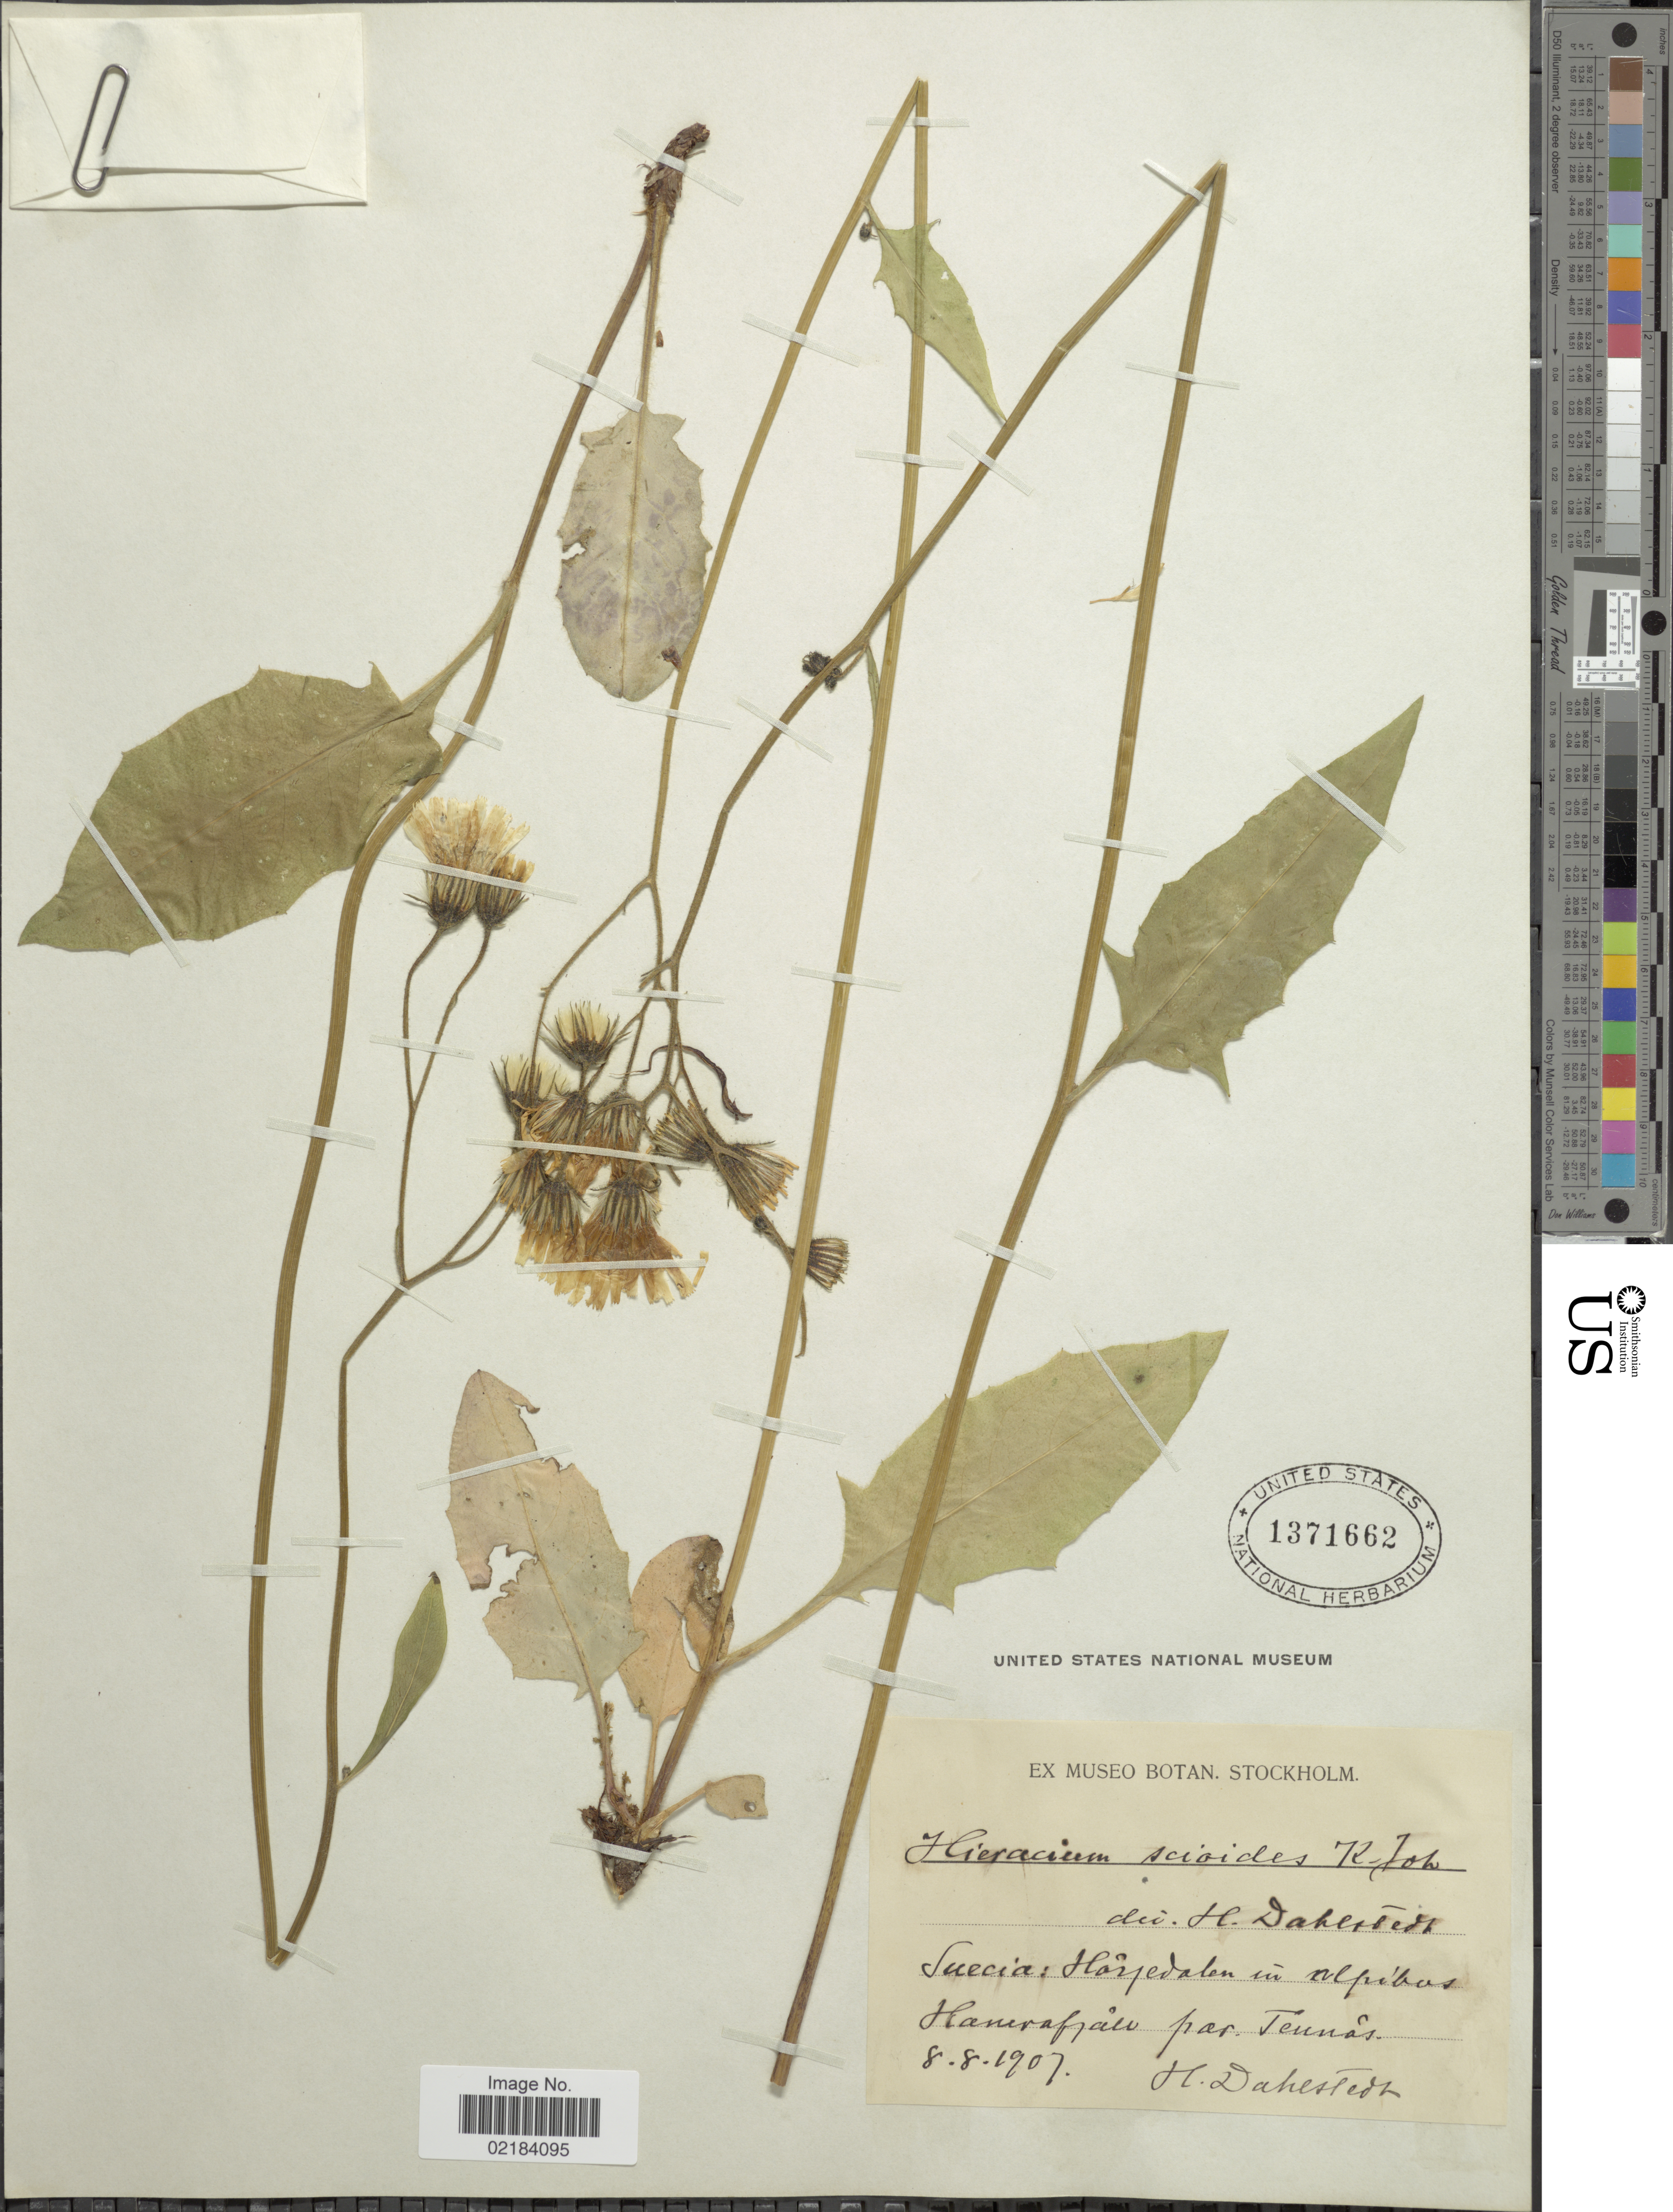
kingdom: Plantae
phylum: Tracheophyta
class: Magnoliopsida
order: Asterales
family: Asteraceae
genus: Hieracium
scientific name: Hieracium scioides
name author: (Johanss.) Johanss.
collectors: H. G. Dahlstedt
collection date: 1907-08-08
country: Sweden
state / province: Jämtland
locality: Härjedalen in alpibus Hamrafjället par Tennas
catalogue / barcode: US 1371662